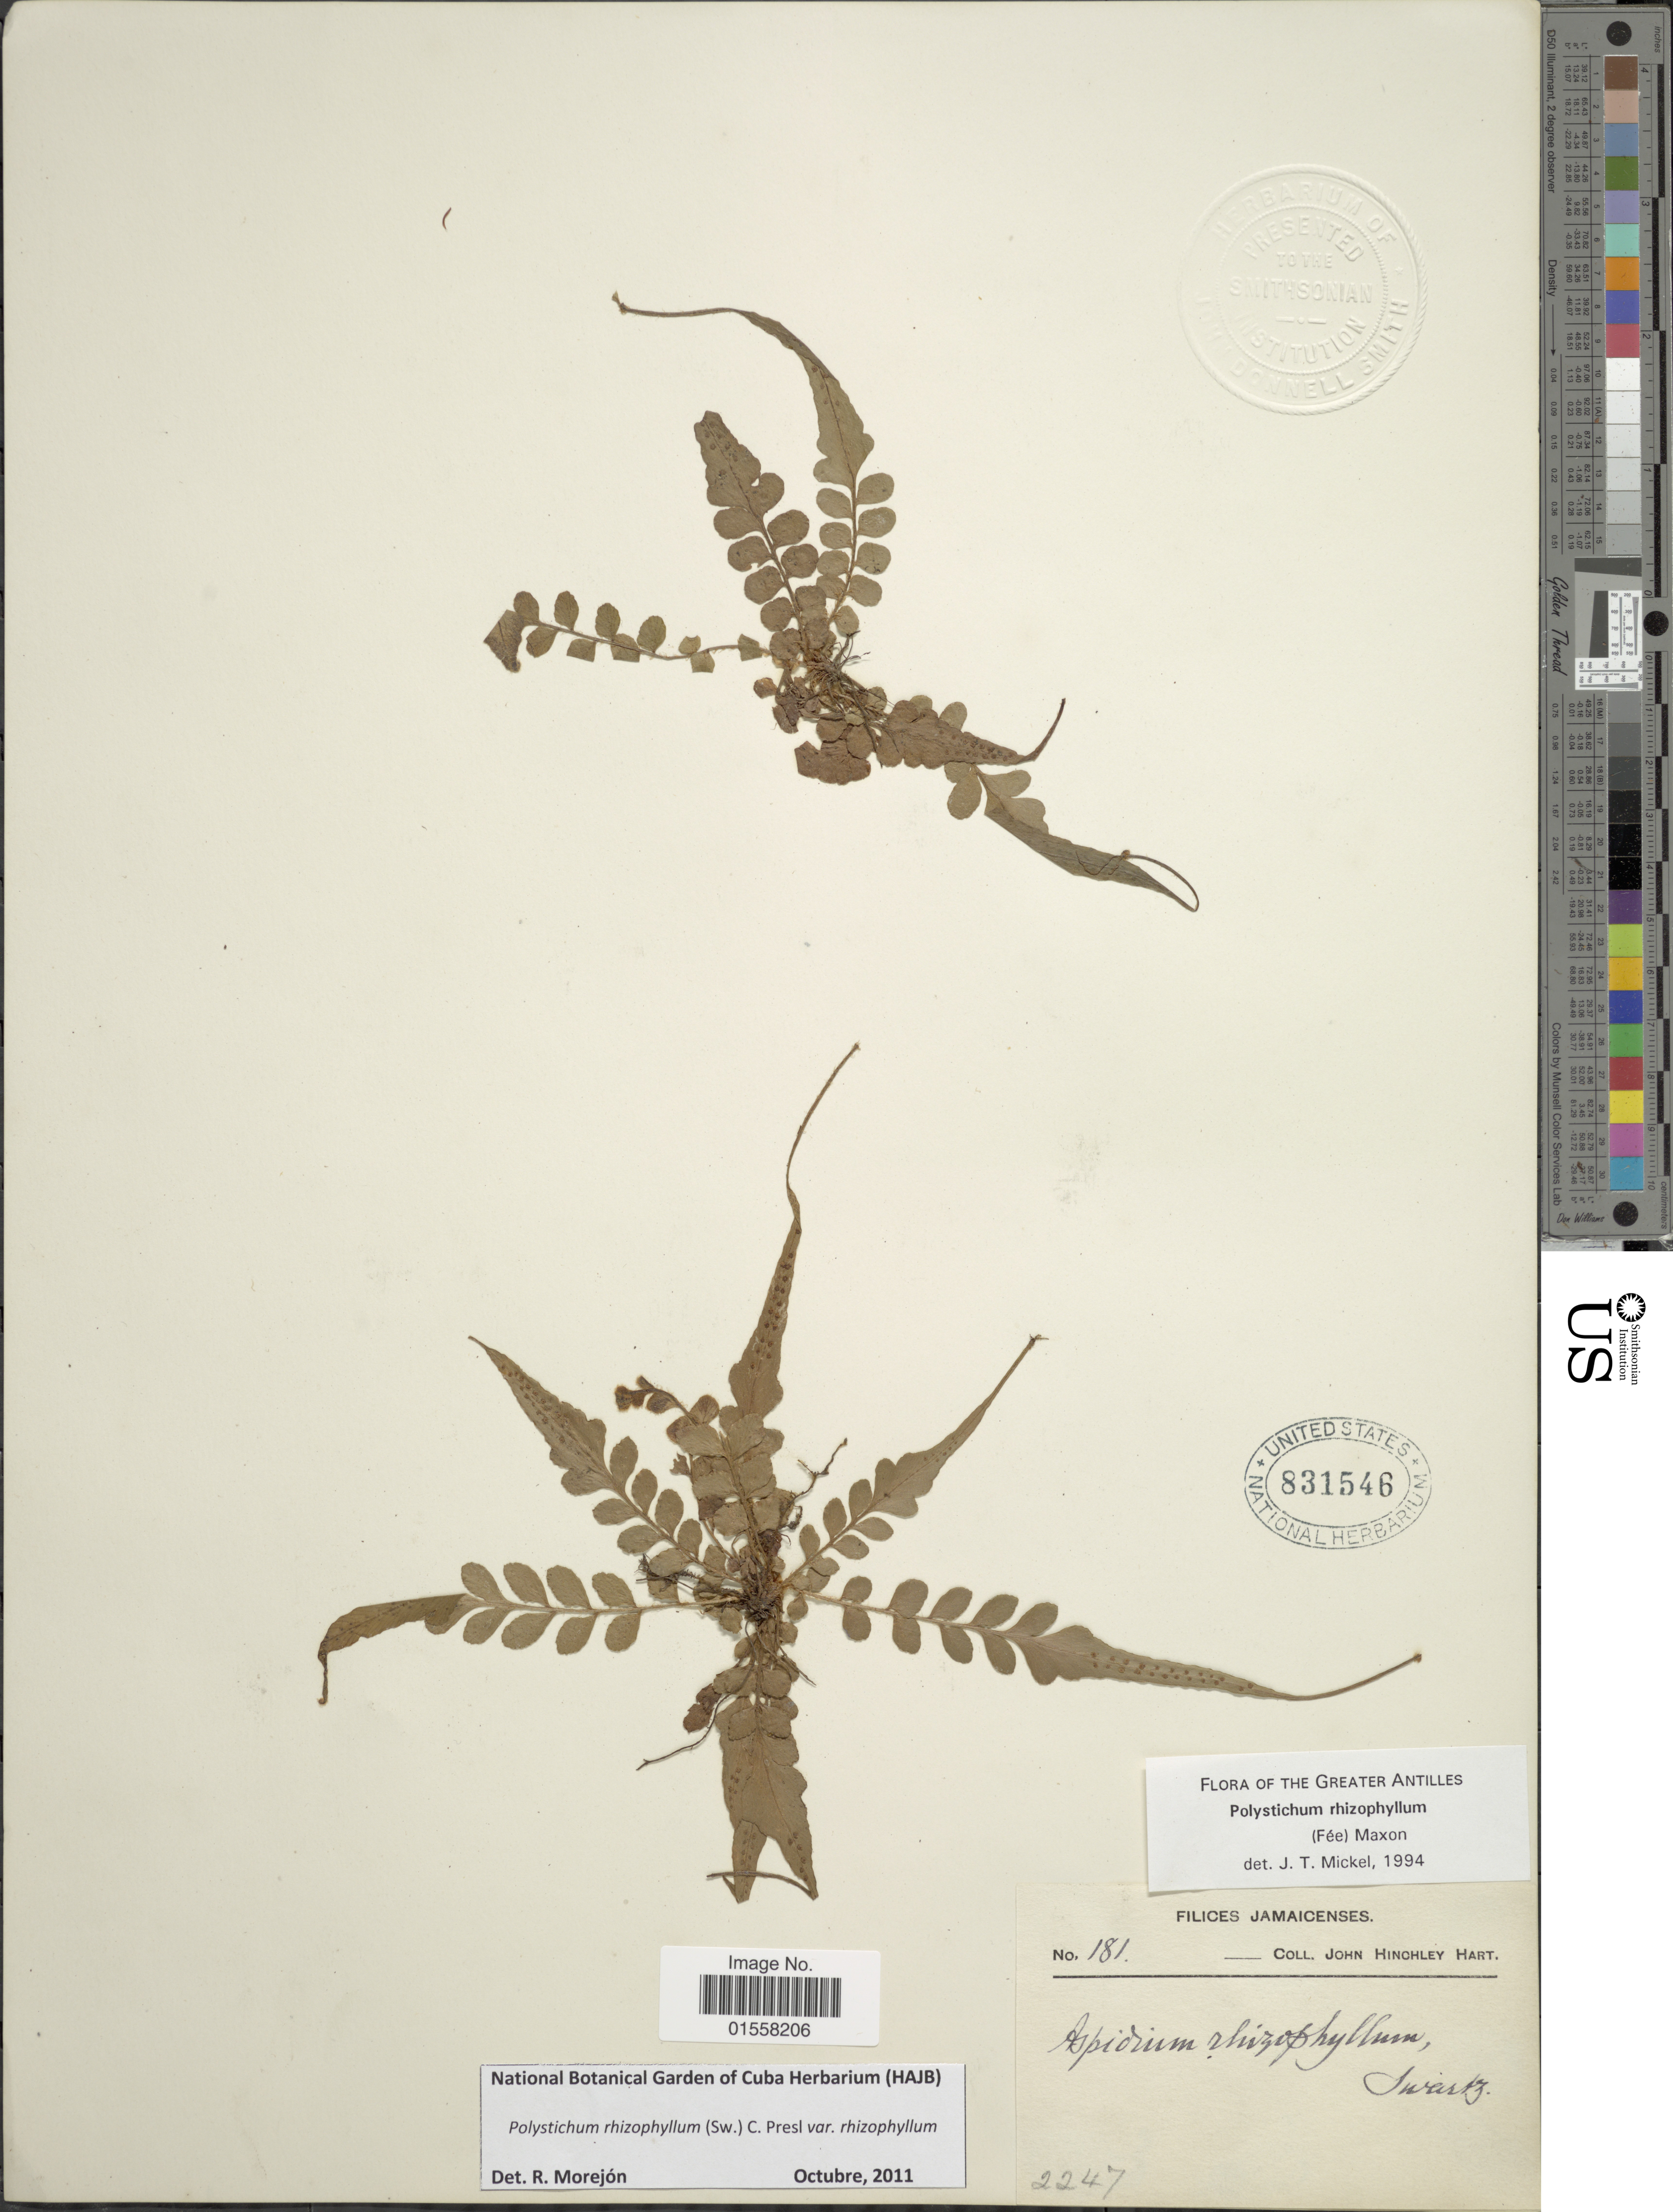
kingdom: Plantae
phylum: Tracheophyta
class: Polypodiopsida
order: Polypodiales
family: Dryopteridaceae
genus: Polystichum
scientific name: Polystichum rhizophyllum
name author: (Sw.) C. Presl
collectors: J. H. Hart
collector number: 181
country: Jamaica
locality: Jamaicenses,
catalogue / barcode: US 831546